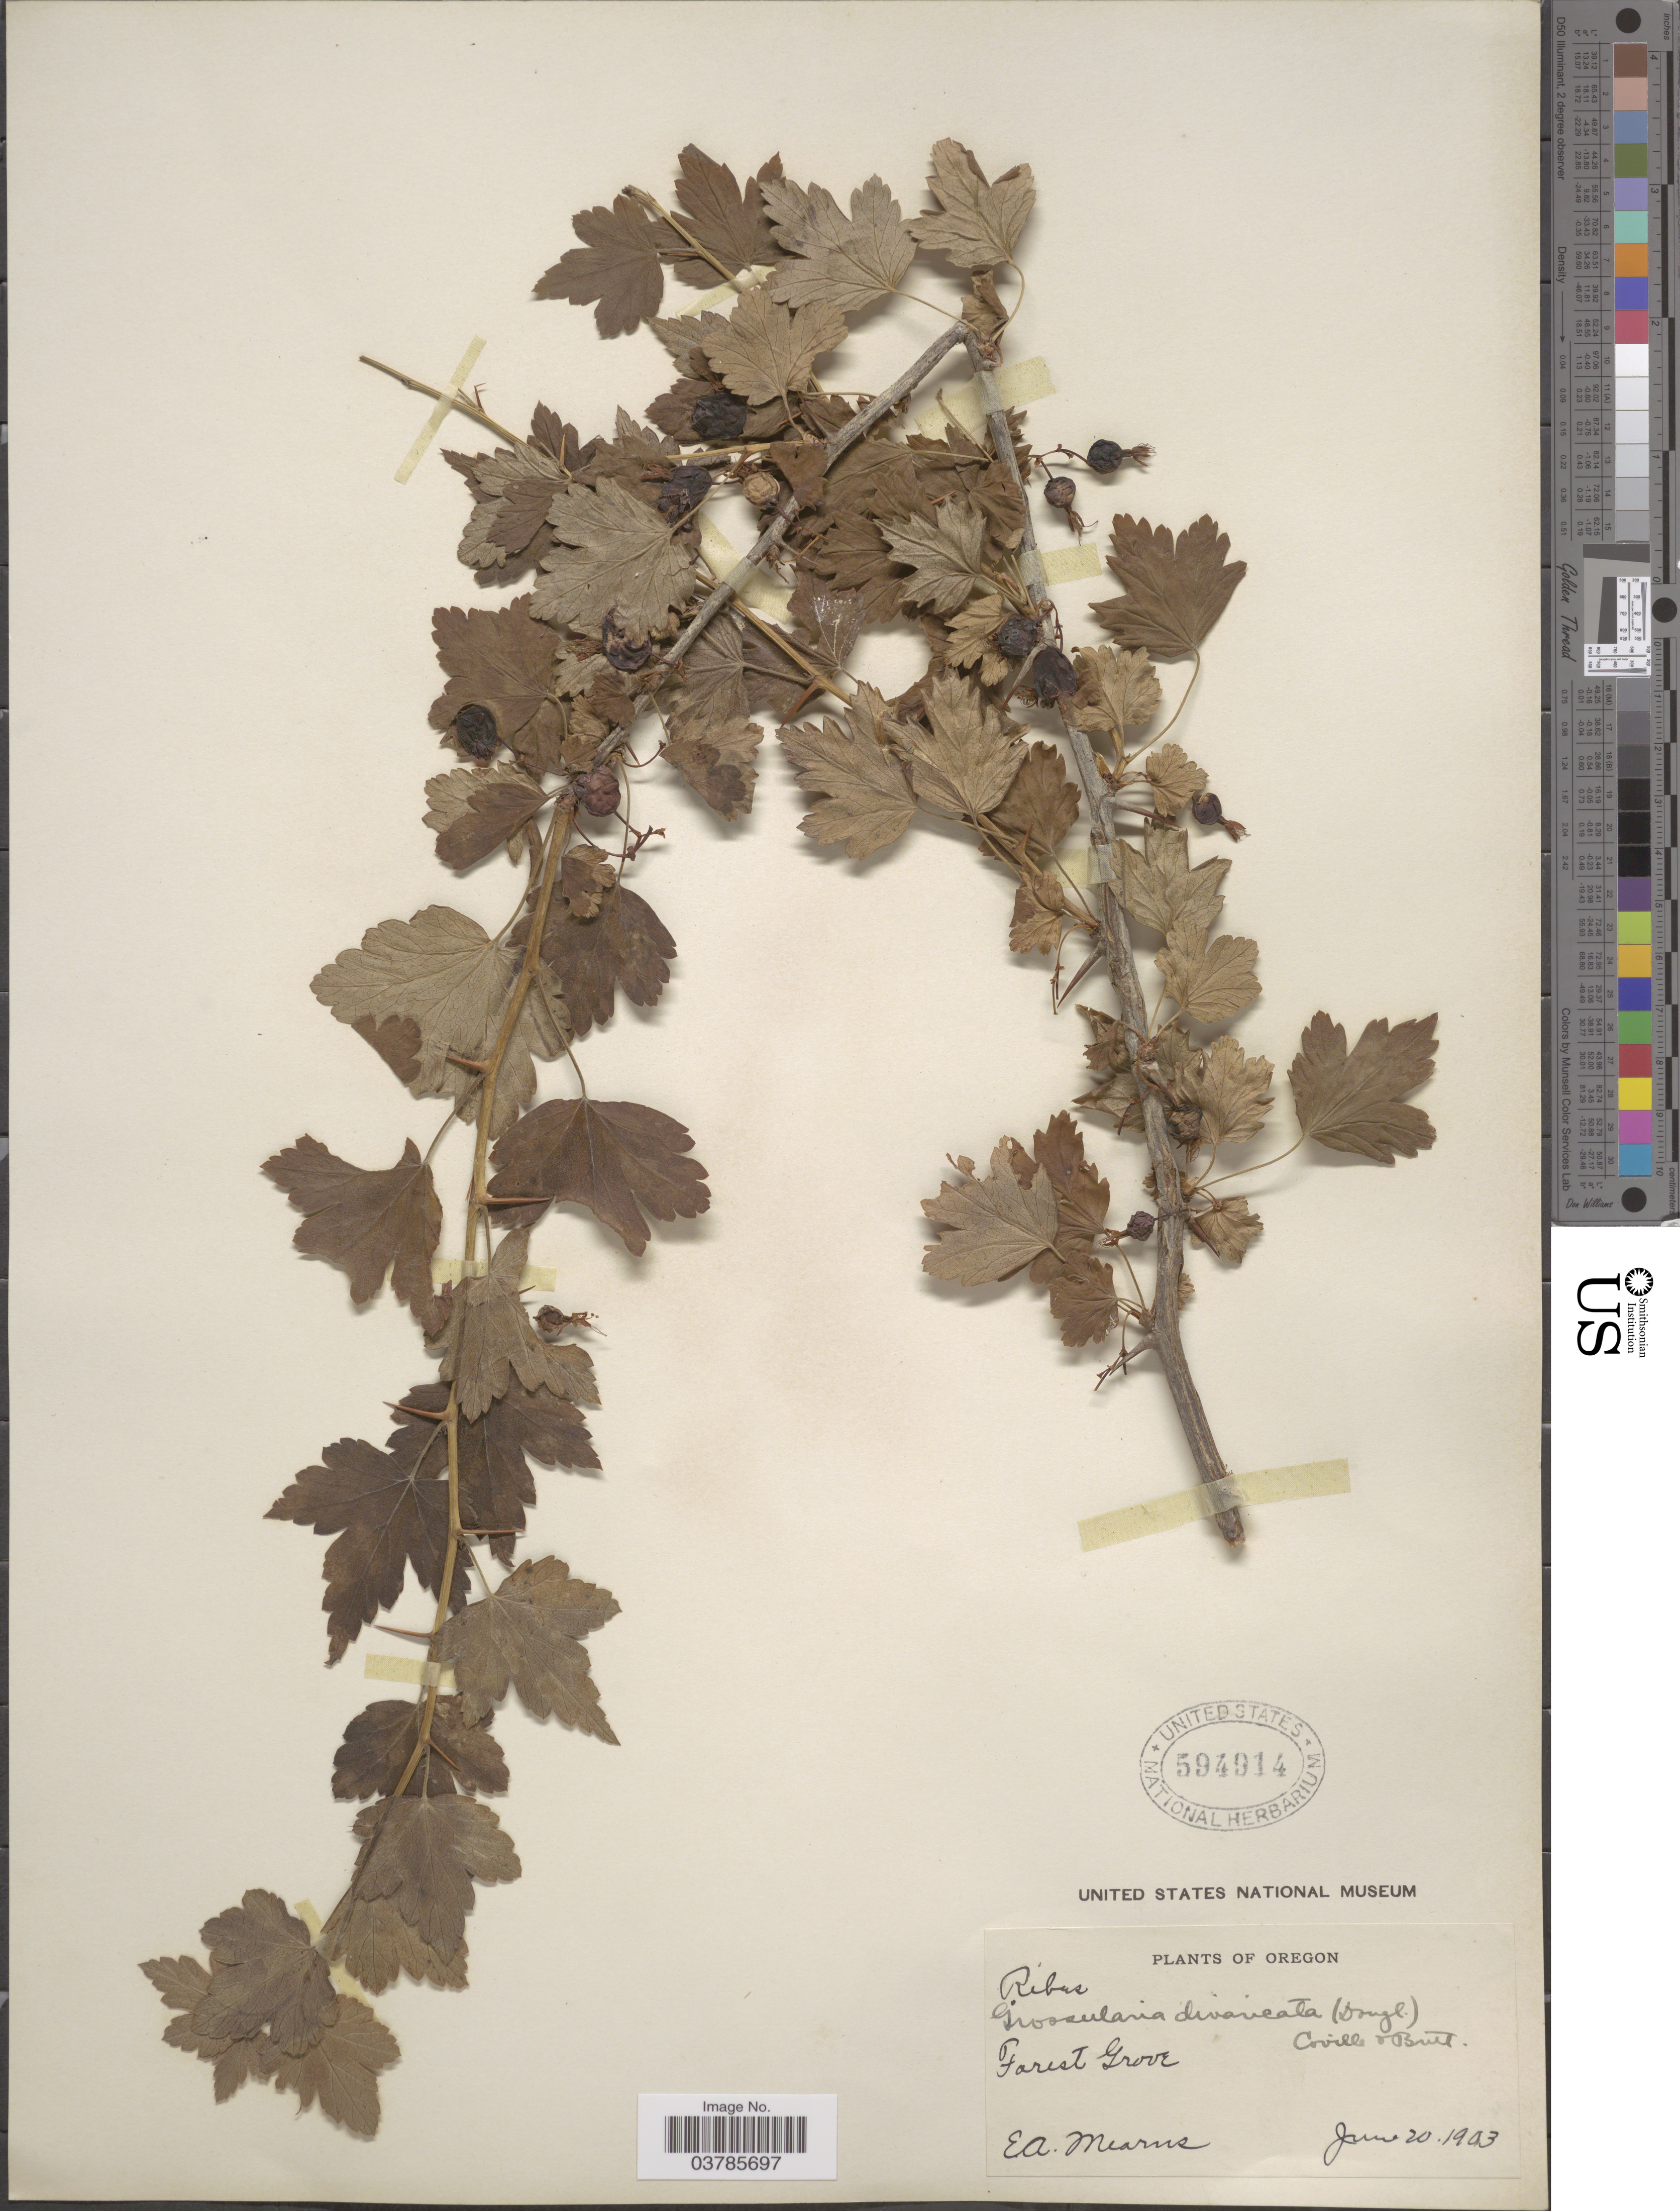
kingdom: Plantae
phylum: Tracheophyta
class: Magnoliopsida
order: Saxifragales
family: Grossulariaceae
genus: Ribes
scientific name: Ribes divaricatum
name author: Douglas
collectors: E. A. Mearns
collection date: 1903-06-20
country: United States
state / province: Oregon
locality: Forest Grove.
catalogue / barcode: US 594914